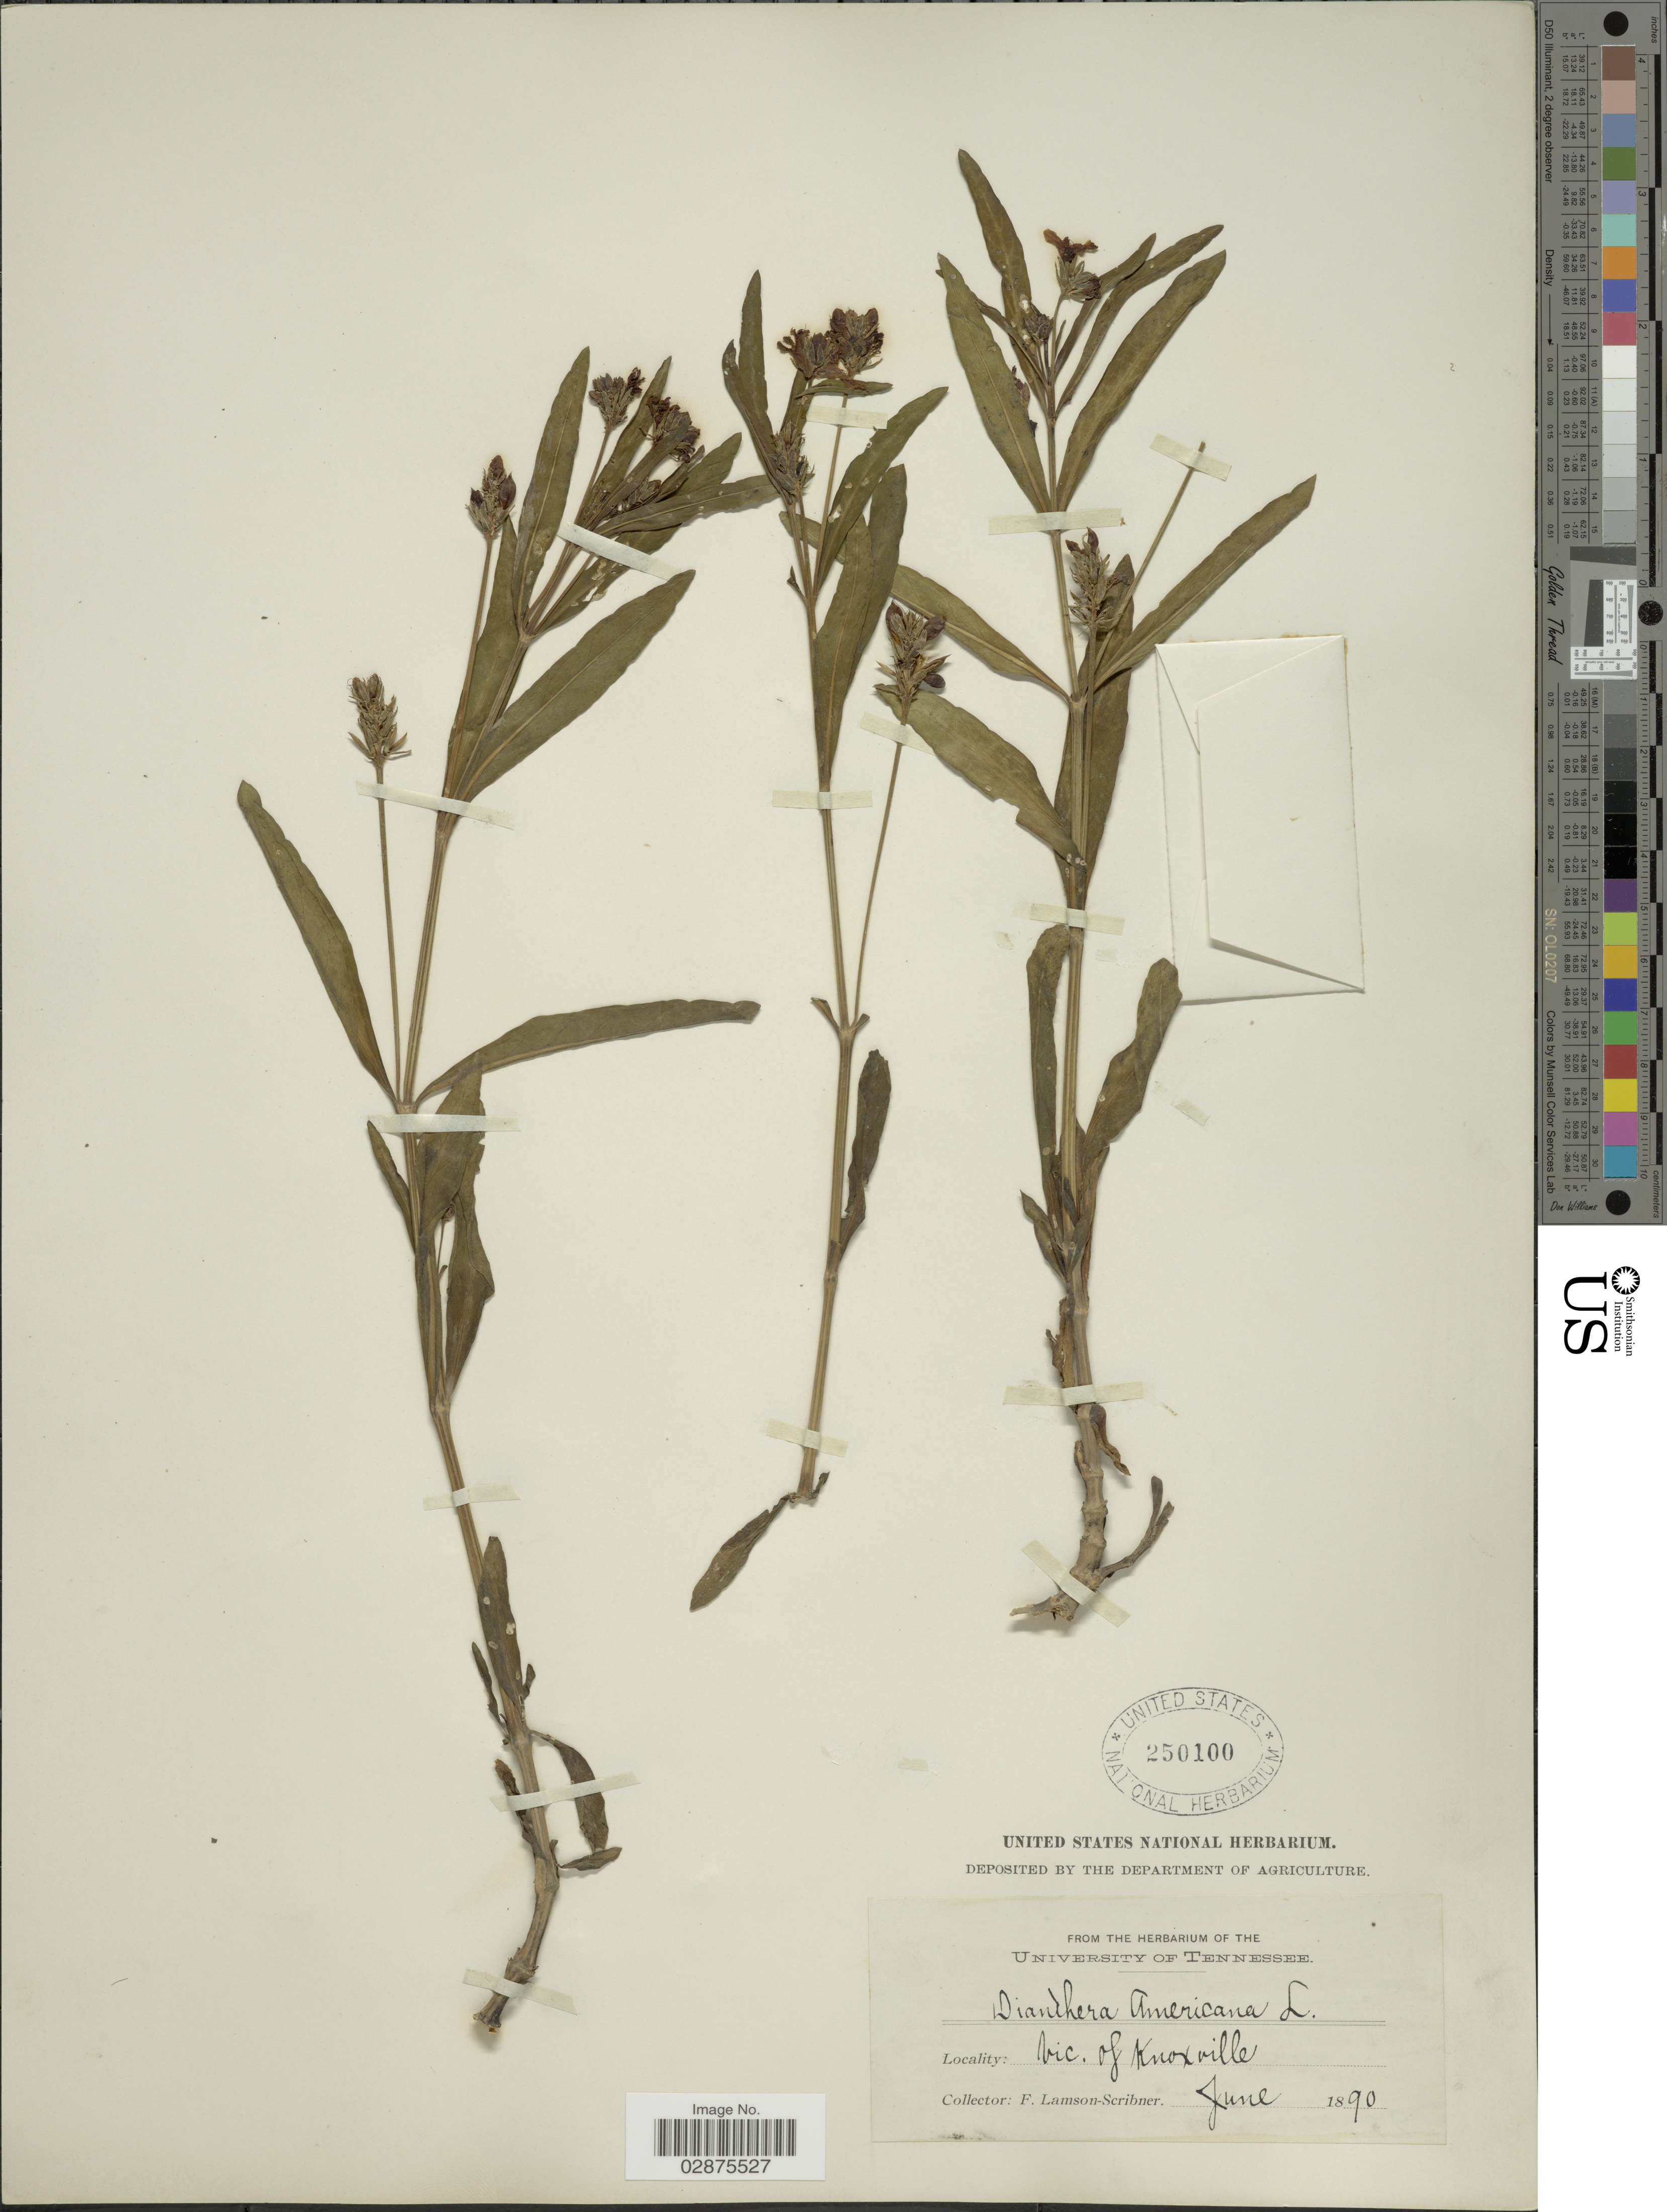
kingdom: Plantae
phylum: Tracheophyta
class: Magnoliopsida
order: Lamiales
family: Acanthaceae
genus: Justicia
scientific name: Justicia americana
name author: (L.) Vahl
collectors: F. Lamson-Scribner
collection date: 1890-06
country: United States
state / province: Tennessee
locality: Vic. of Knoxville.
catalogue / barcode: US 250100